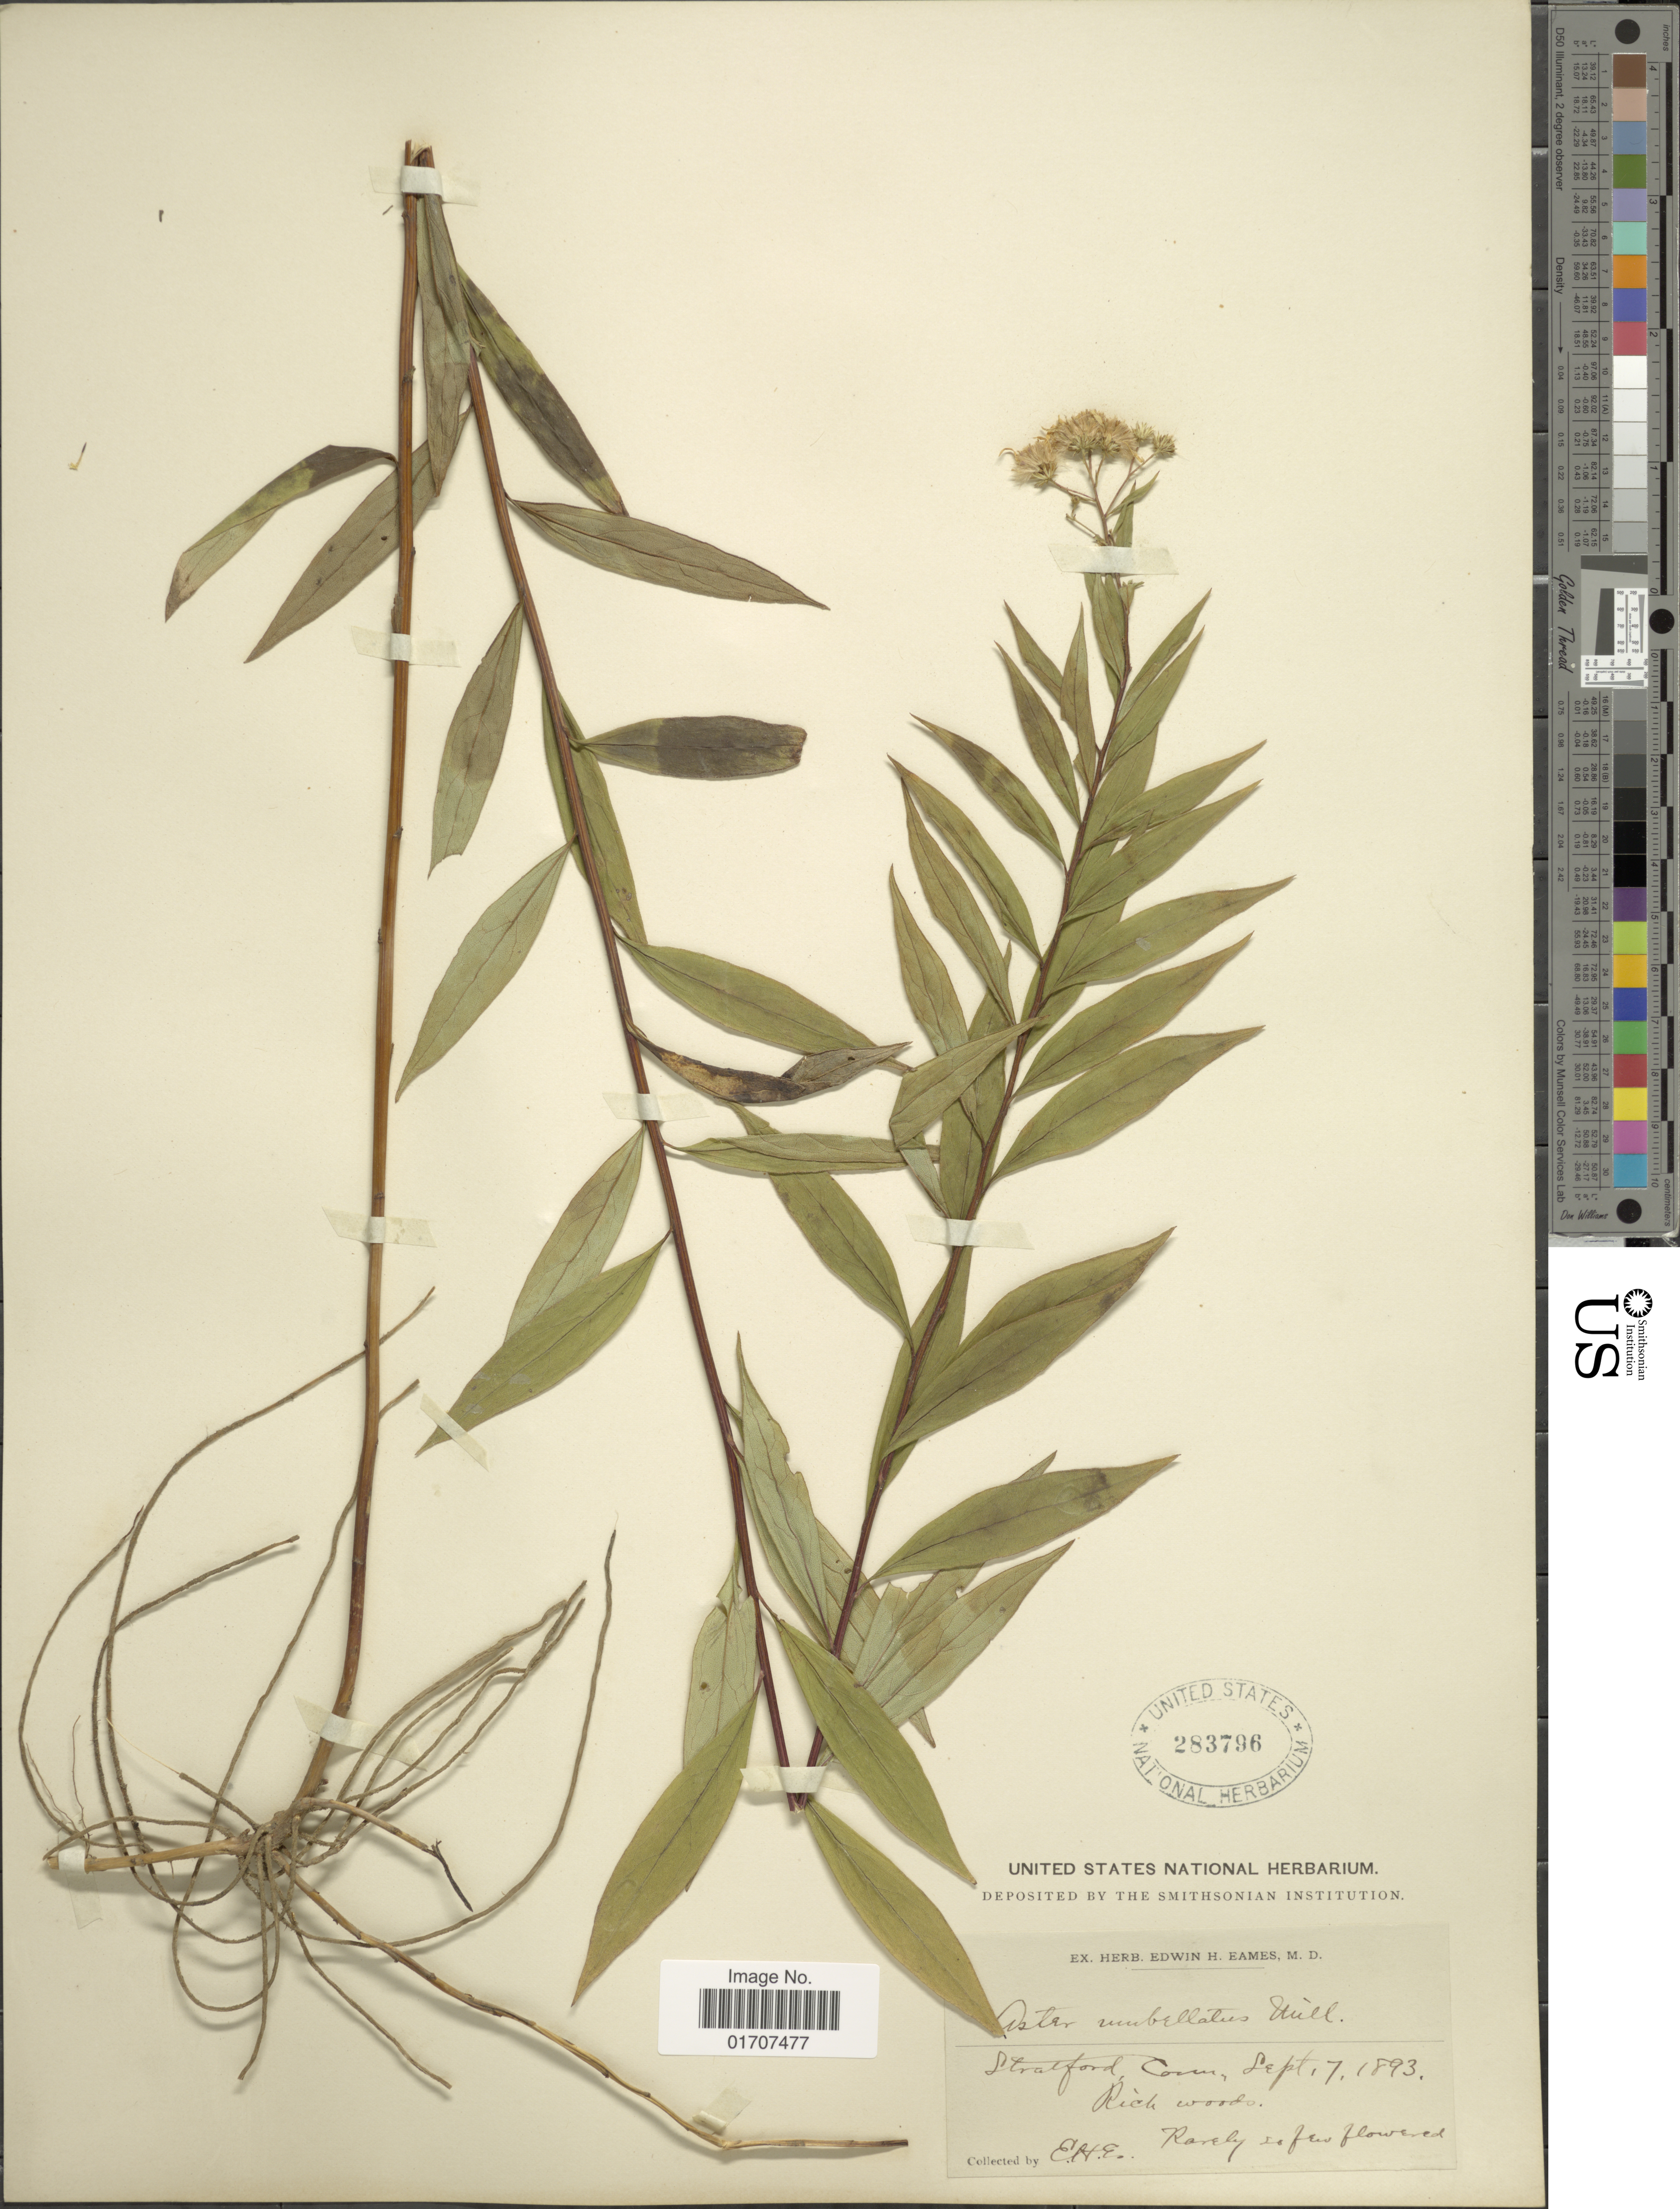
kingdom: Plantae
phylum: Tracheophyta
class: Magnoliopsida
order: Asterales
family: Asteraceae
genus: Doellingeria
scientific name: Doellingeria umbellata var. umbellata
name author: Nees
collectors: E. H. Eames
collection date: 1893-09-07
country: United States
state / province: Connecticut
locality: Stratford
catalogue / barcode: US 283796